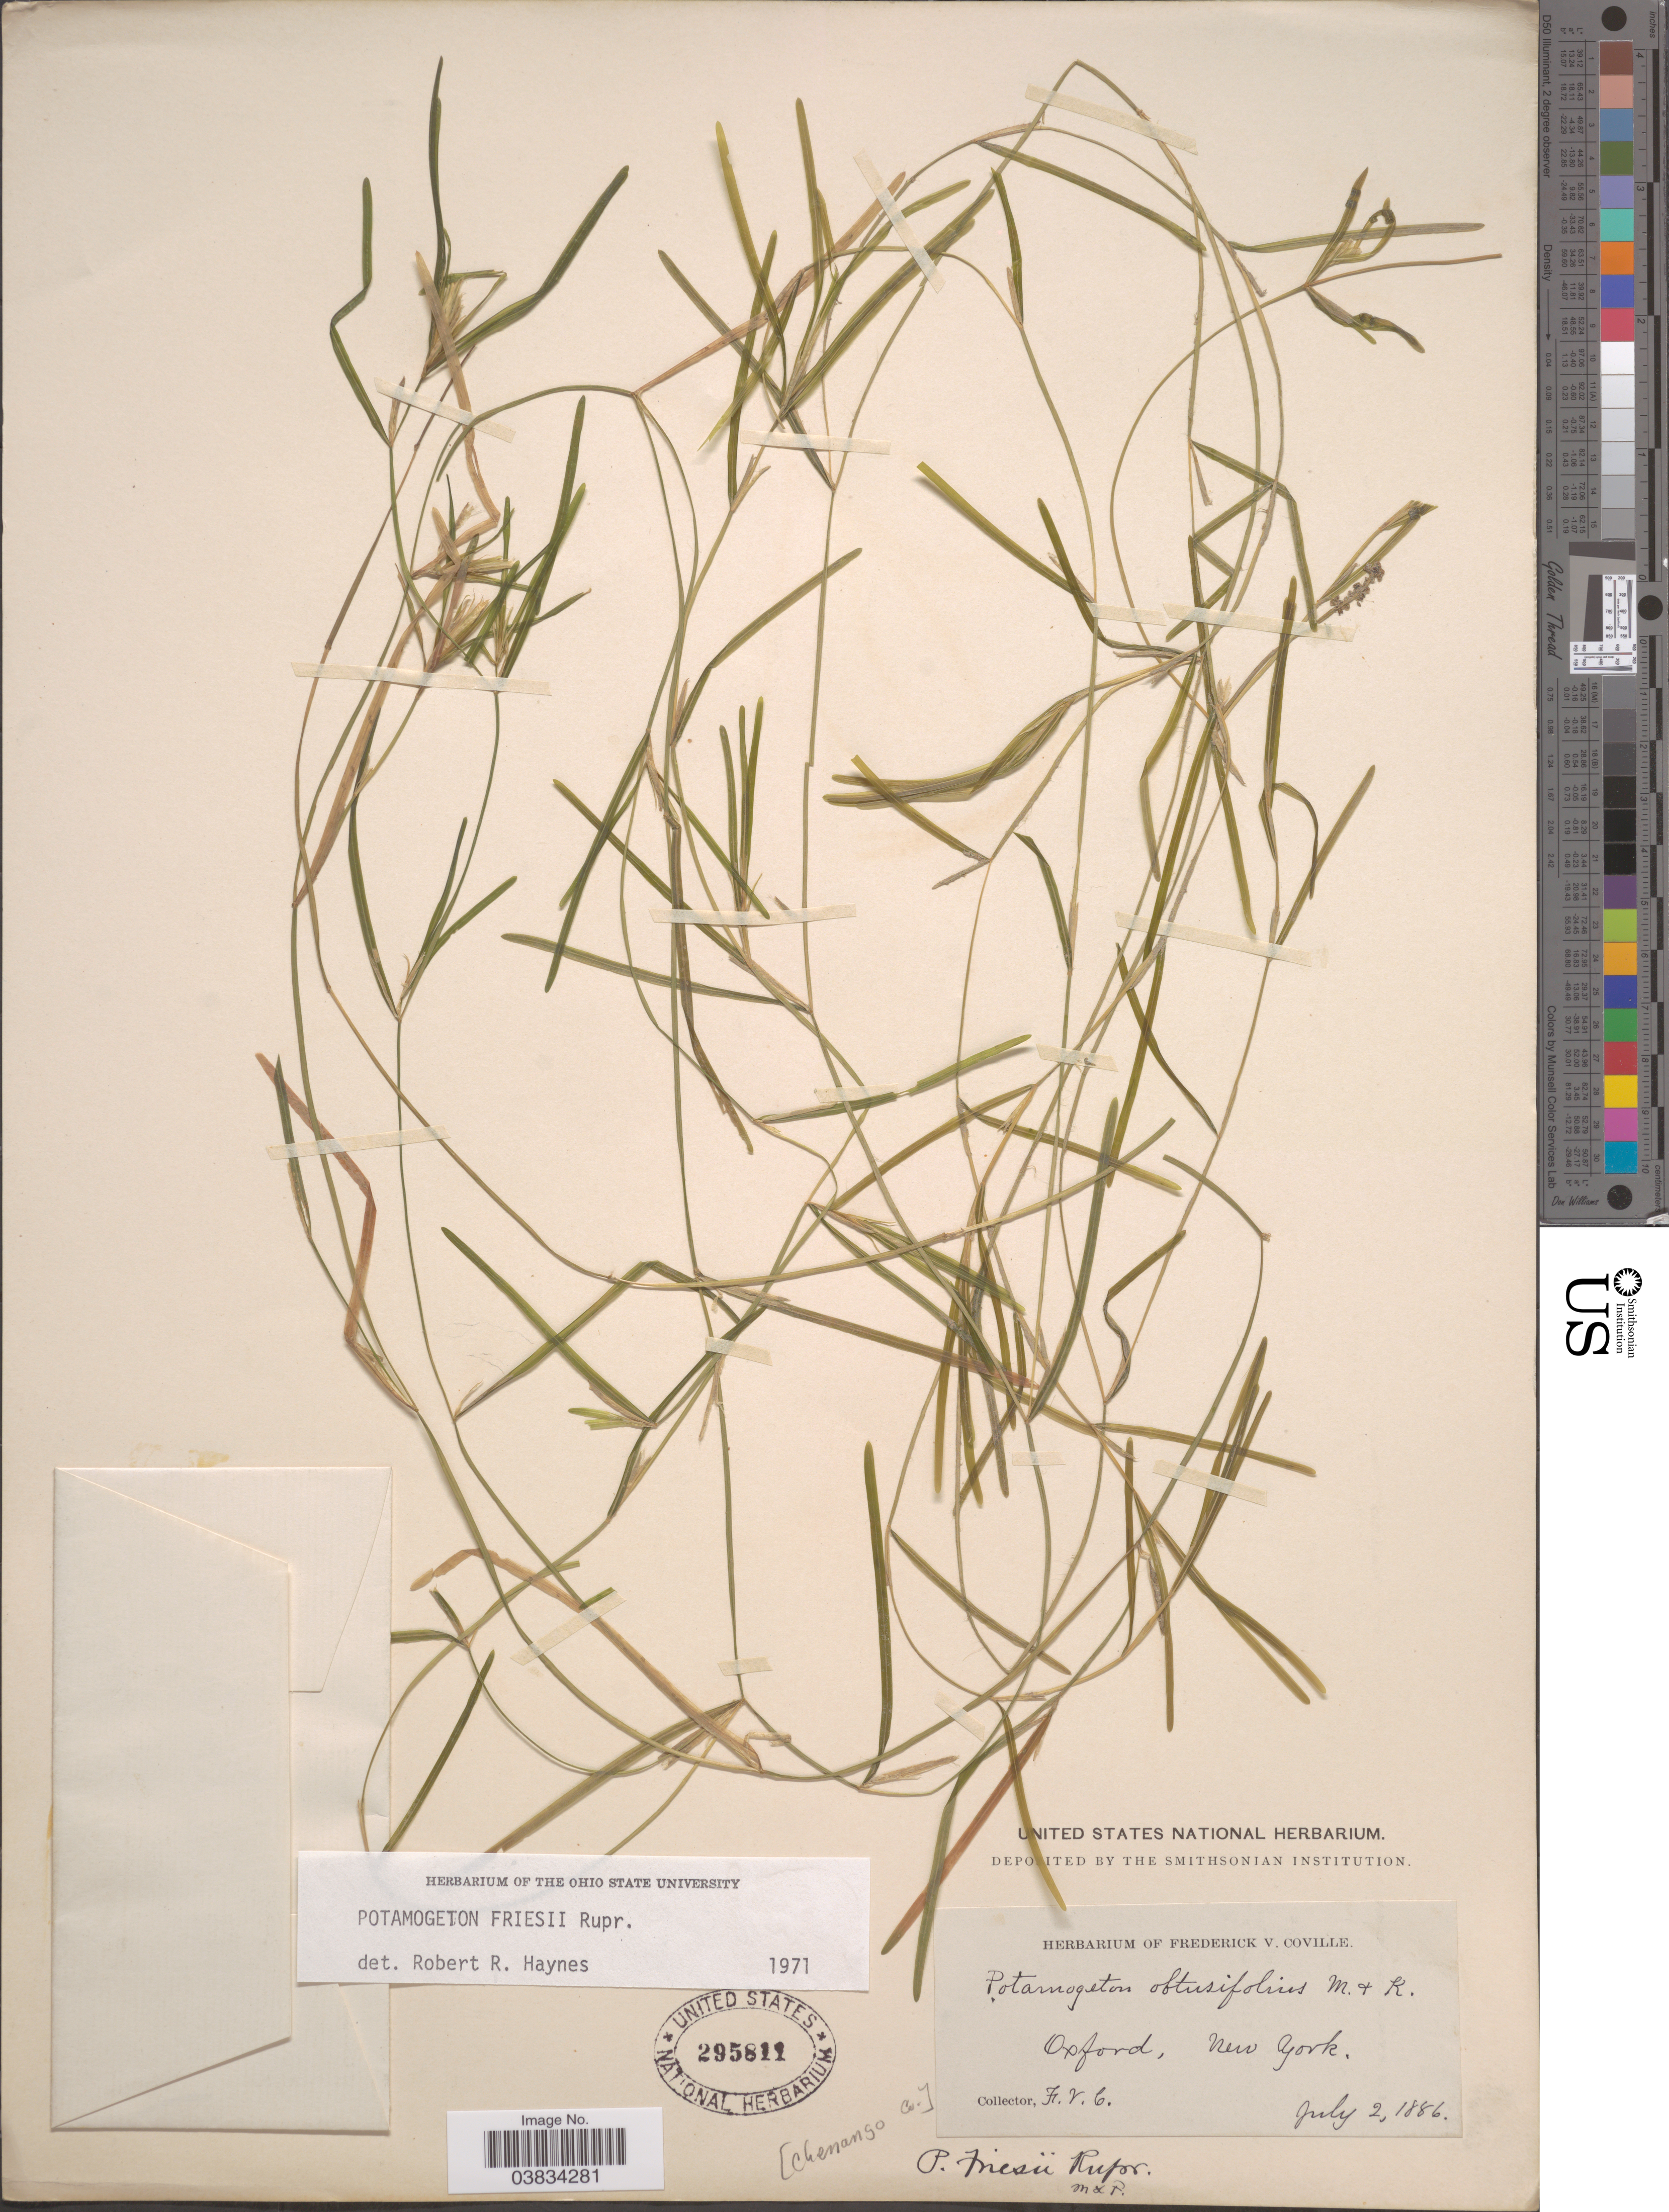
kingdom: Plantae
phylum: Tracheophyta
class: Liliopsida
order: Alismatales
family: Potamogetonaceae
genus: Potamogeton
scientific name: Potamogeton friesii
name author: Rupr.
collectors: F. V. Coville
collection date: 1886-07-02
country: United States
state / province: New York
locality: Oxford. Chenango Co.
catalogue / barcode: US 295811